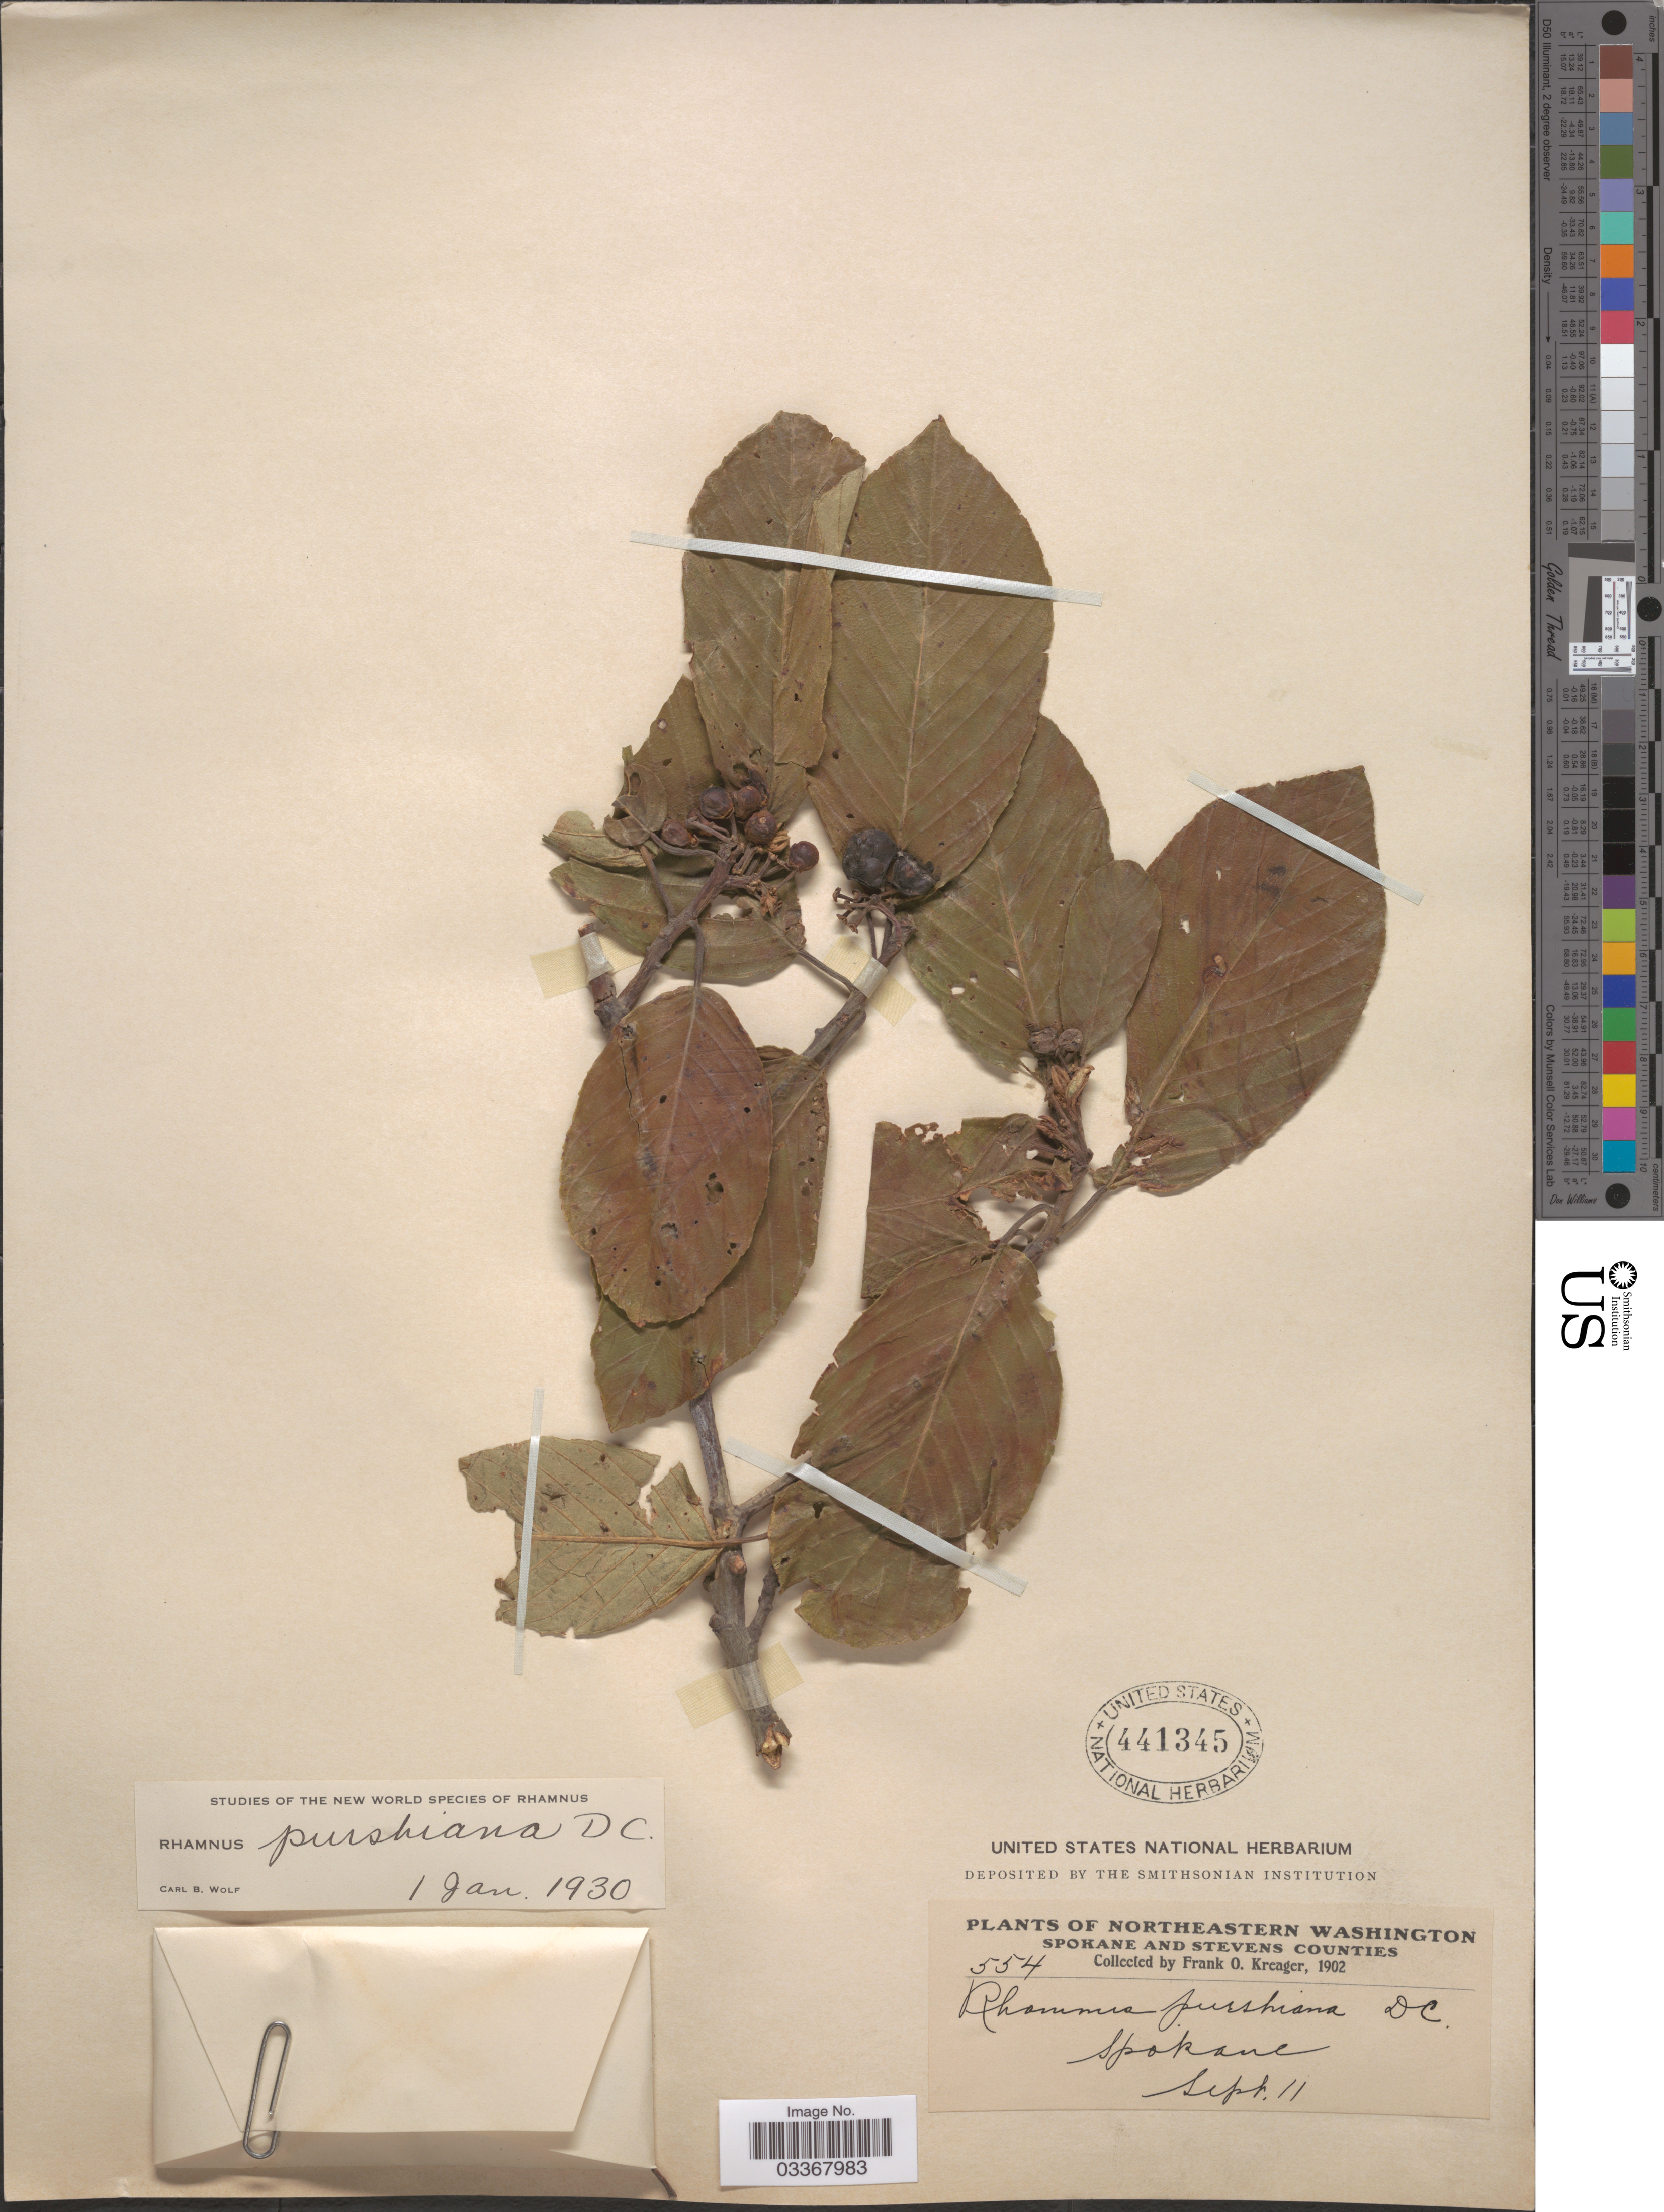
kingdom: Plantae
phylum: Tracheophyta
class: Magnoliopsida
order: Rosales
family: Rhamnaceae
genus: Frangula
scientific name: Frangula purshiana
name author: (DC.) A. Gray ex J.G. Cooper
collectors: F. Kreager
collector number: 554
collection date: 1902-09-11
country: United States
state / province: Washington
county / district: Spokane / Stevens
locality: Northeastern Washington, Spokane and Stevens [unsure placement] Counties, Spokane.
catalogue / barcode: US 441345